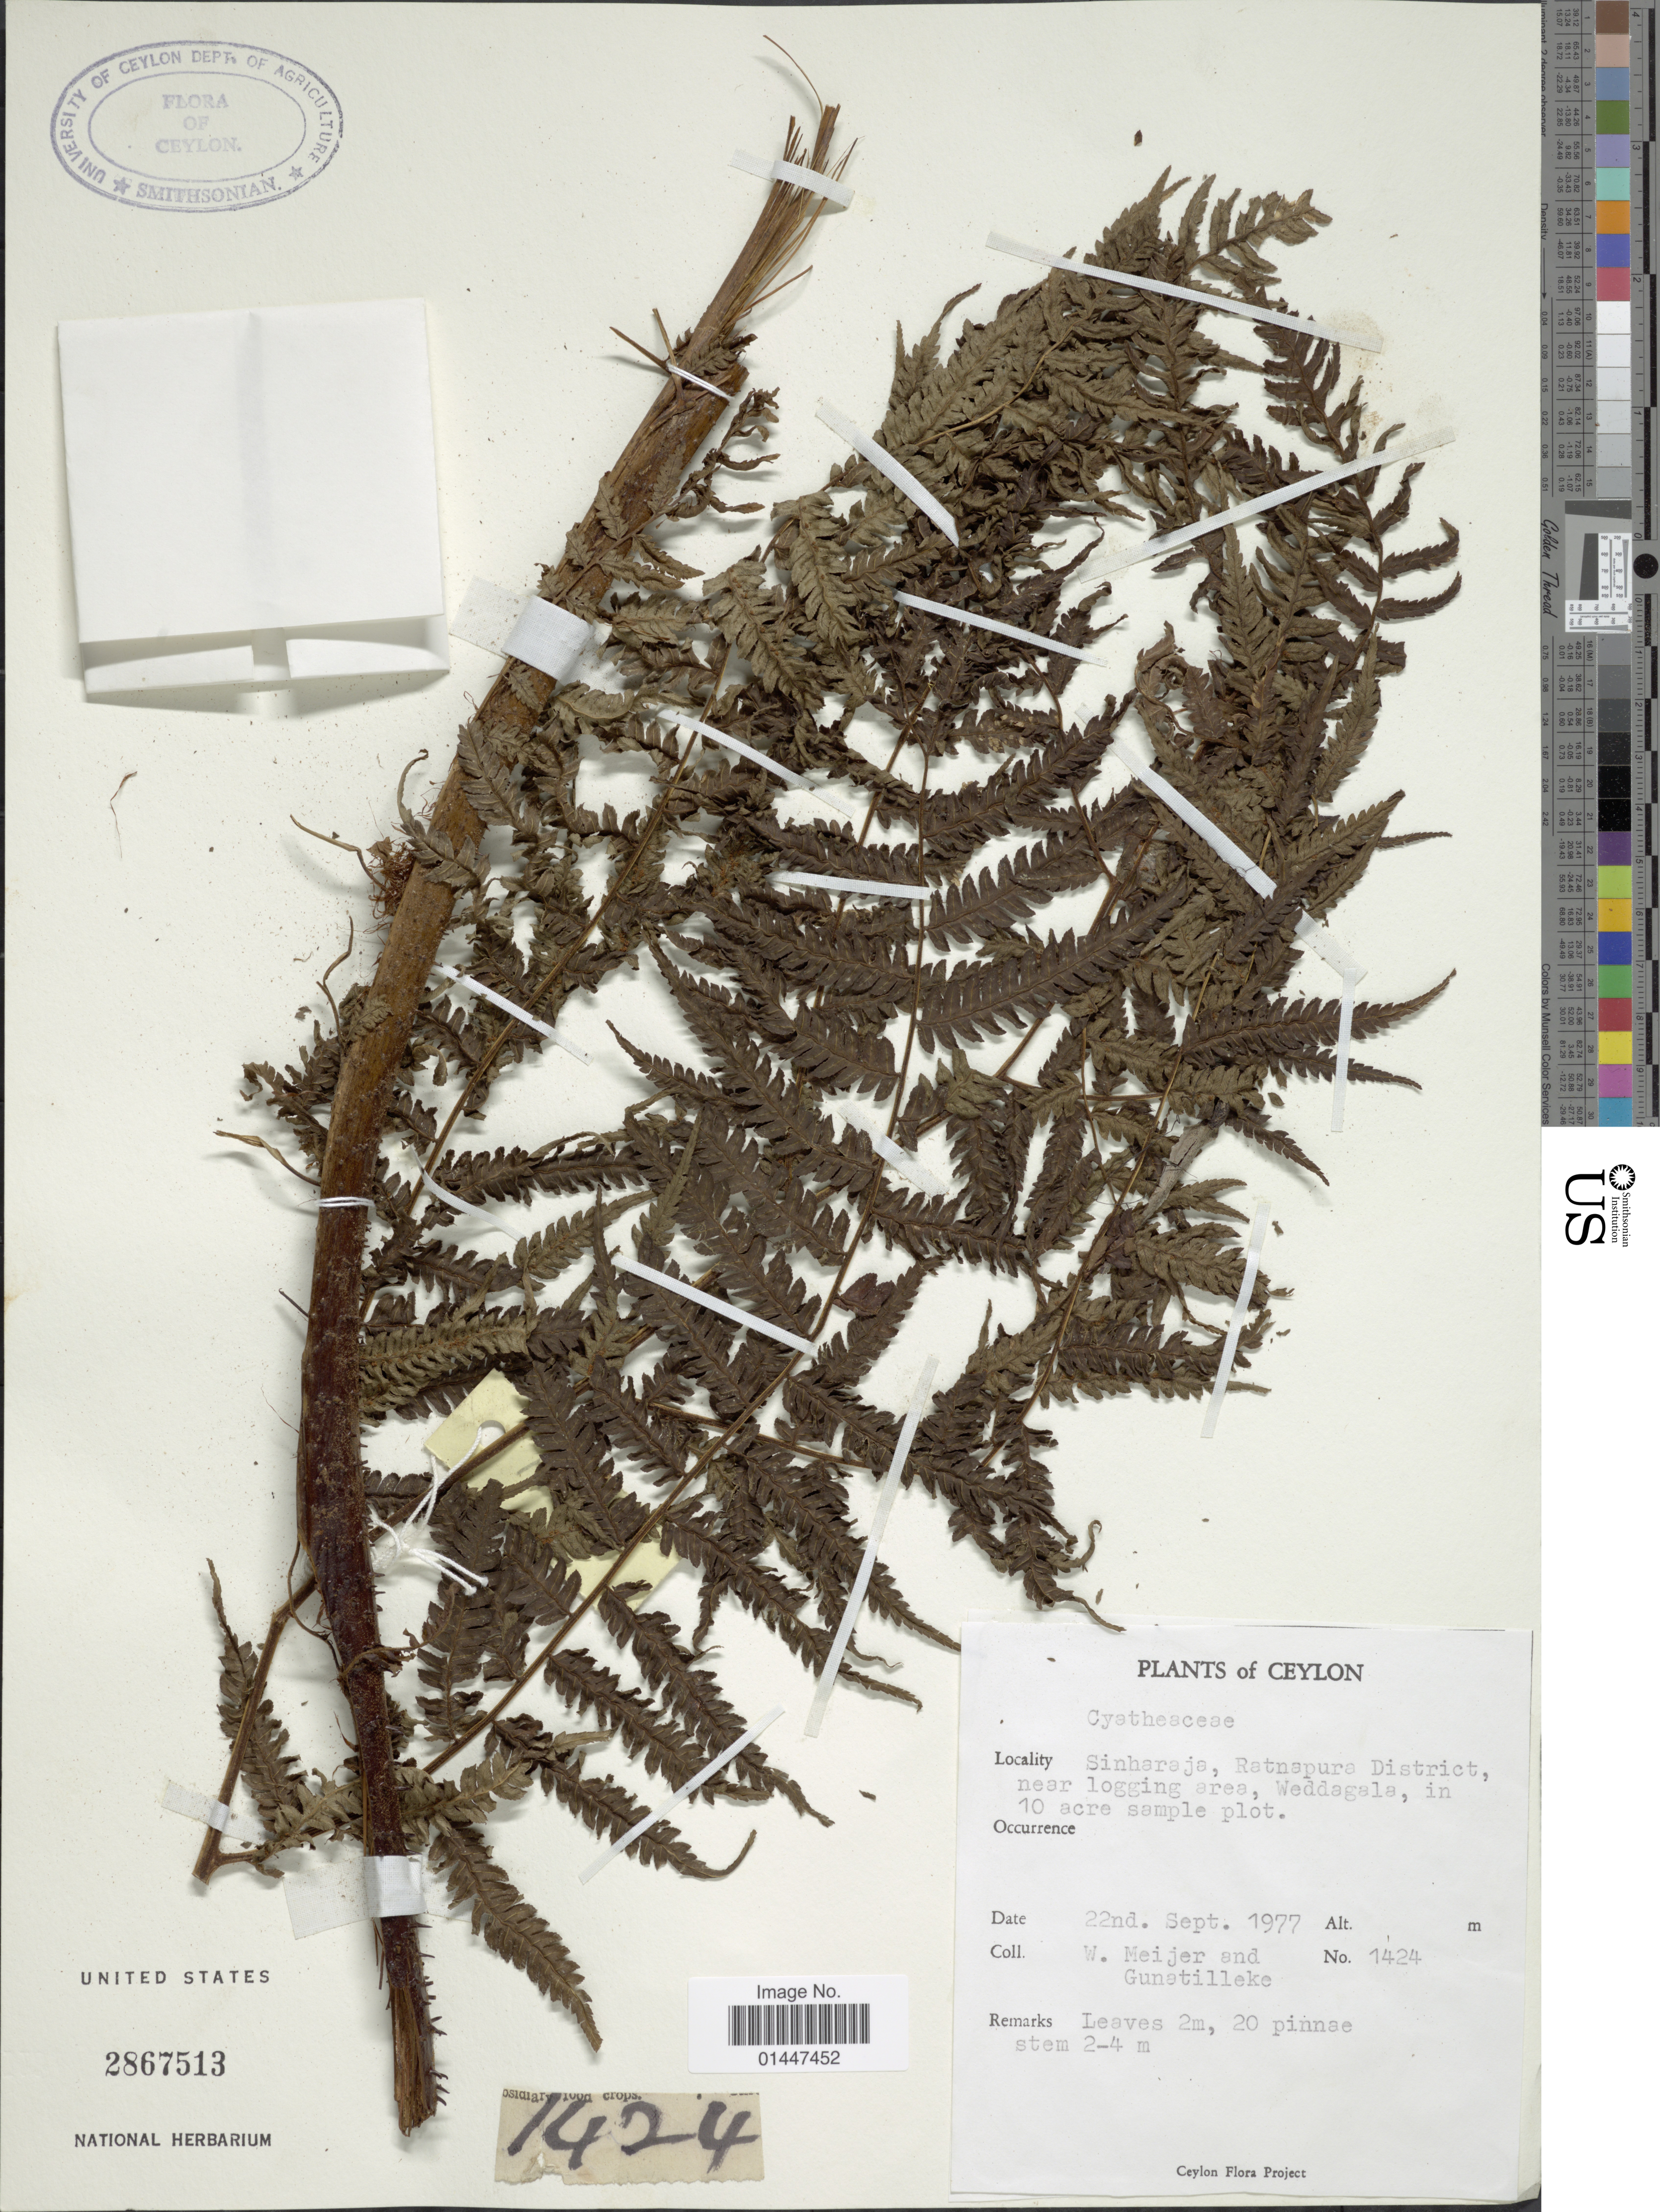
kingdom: Plantae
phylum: Tracheophyta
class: Polypodiopsida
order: Cyatheales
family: Cyatheaceae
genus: Sphaeropteris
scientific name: Sphaeropteris sp.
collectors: W. Meijer & -- Gunatilleke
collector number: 1424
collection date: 1977-09-22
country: Sri Lanka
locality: Ceylon. Sinharaja, Ratnapura District, near logging area, Weddagala, in 10 acre sample plot.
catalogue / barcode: US 2867513